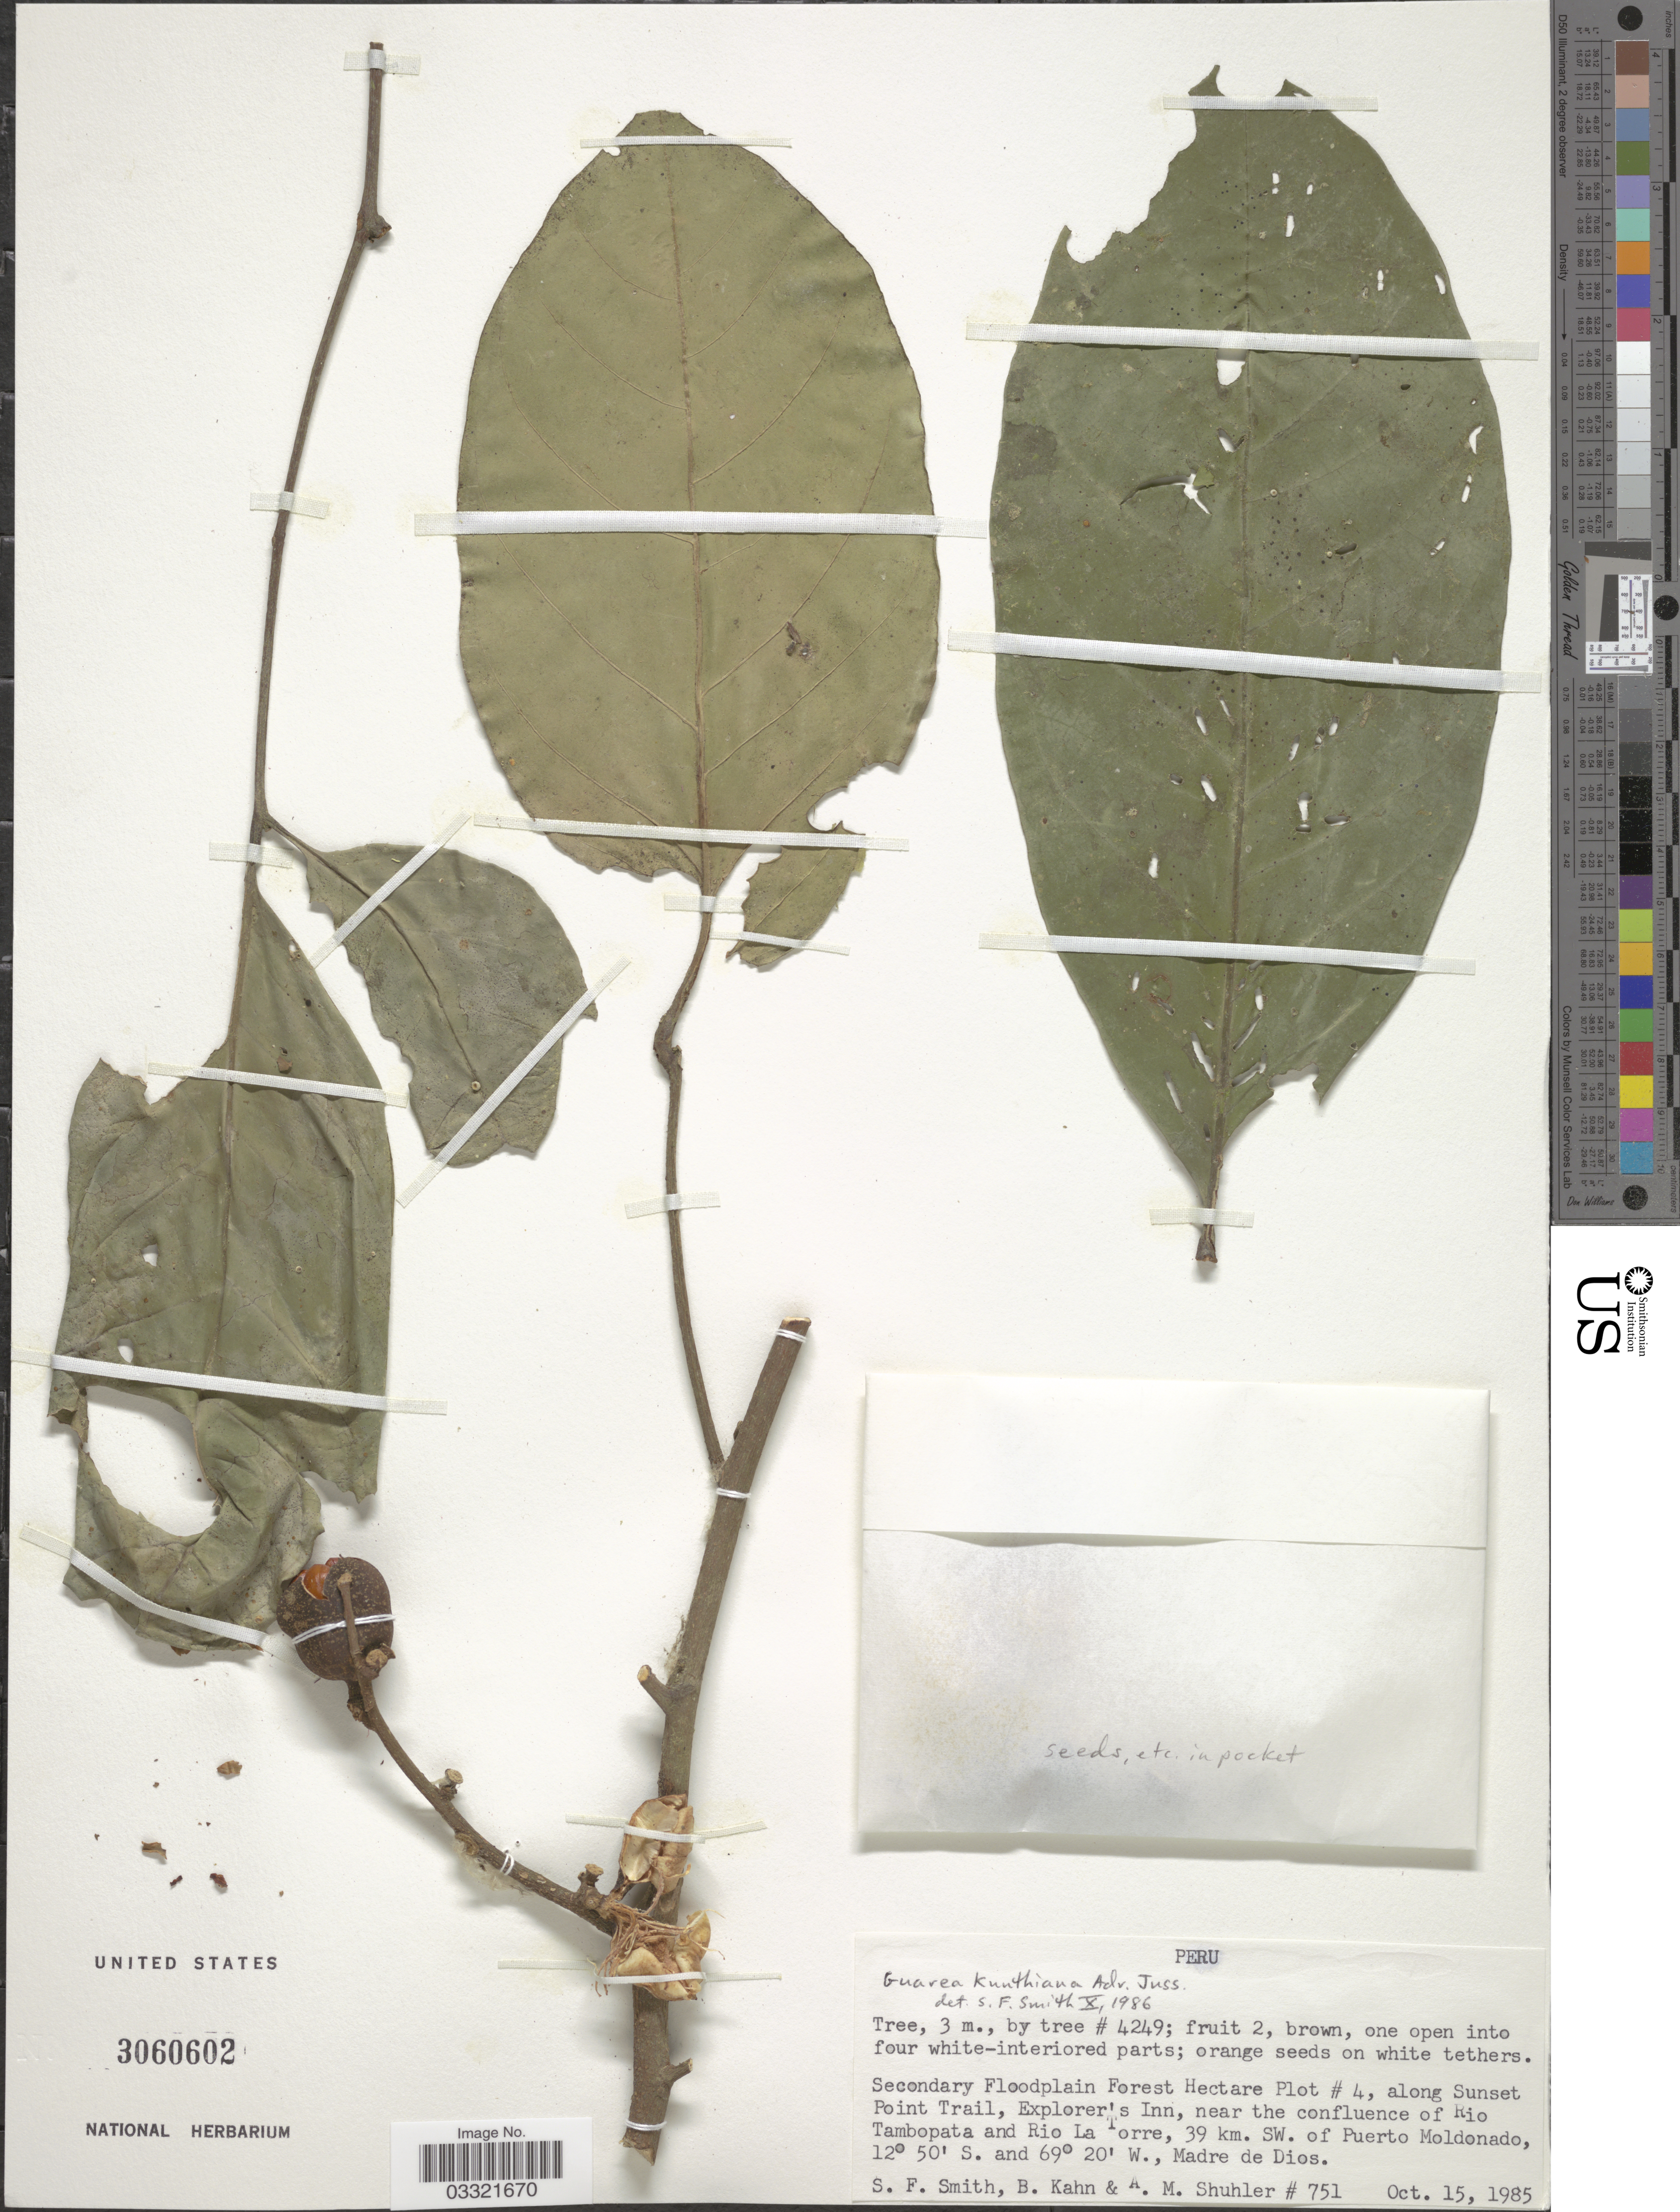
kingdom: Plantae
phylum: Tracheophyta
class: Magnoliopsida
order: Sapindales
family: Meliaceae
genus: Guarea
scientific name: Guarea kunthiana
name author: A. Juss.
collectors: S.F. Smith, B. Kahn & A. Shuhler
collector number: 751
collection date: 1985-10-15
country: Peru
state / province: Madre de Dios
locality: Secondary Floodplain Forest Hectare Plot # 4, along Sunset Point Trail, Explorer's Inn, near the confluence of Rio Tambopata and Rio La Torre, 39 km. SW. of Puerto Moldonado.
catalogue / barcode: US 3060602